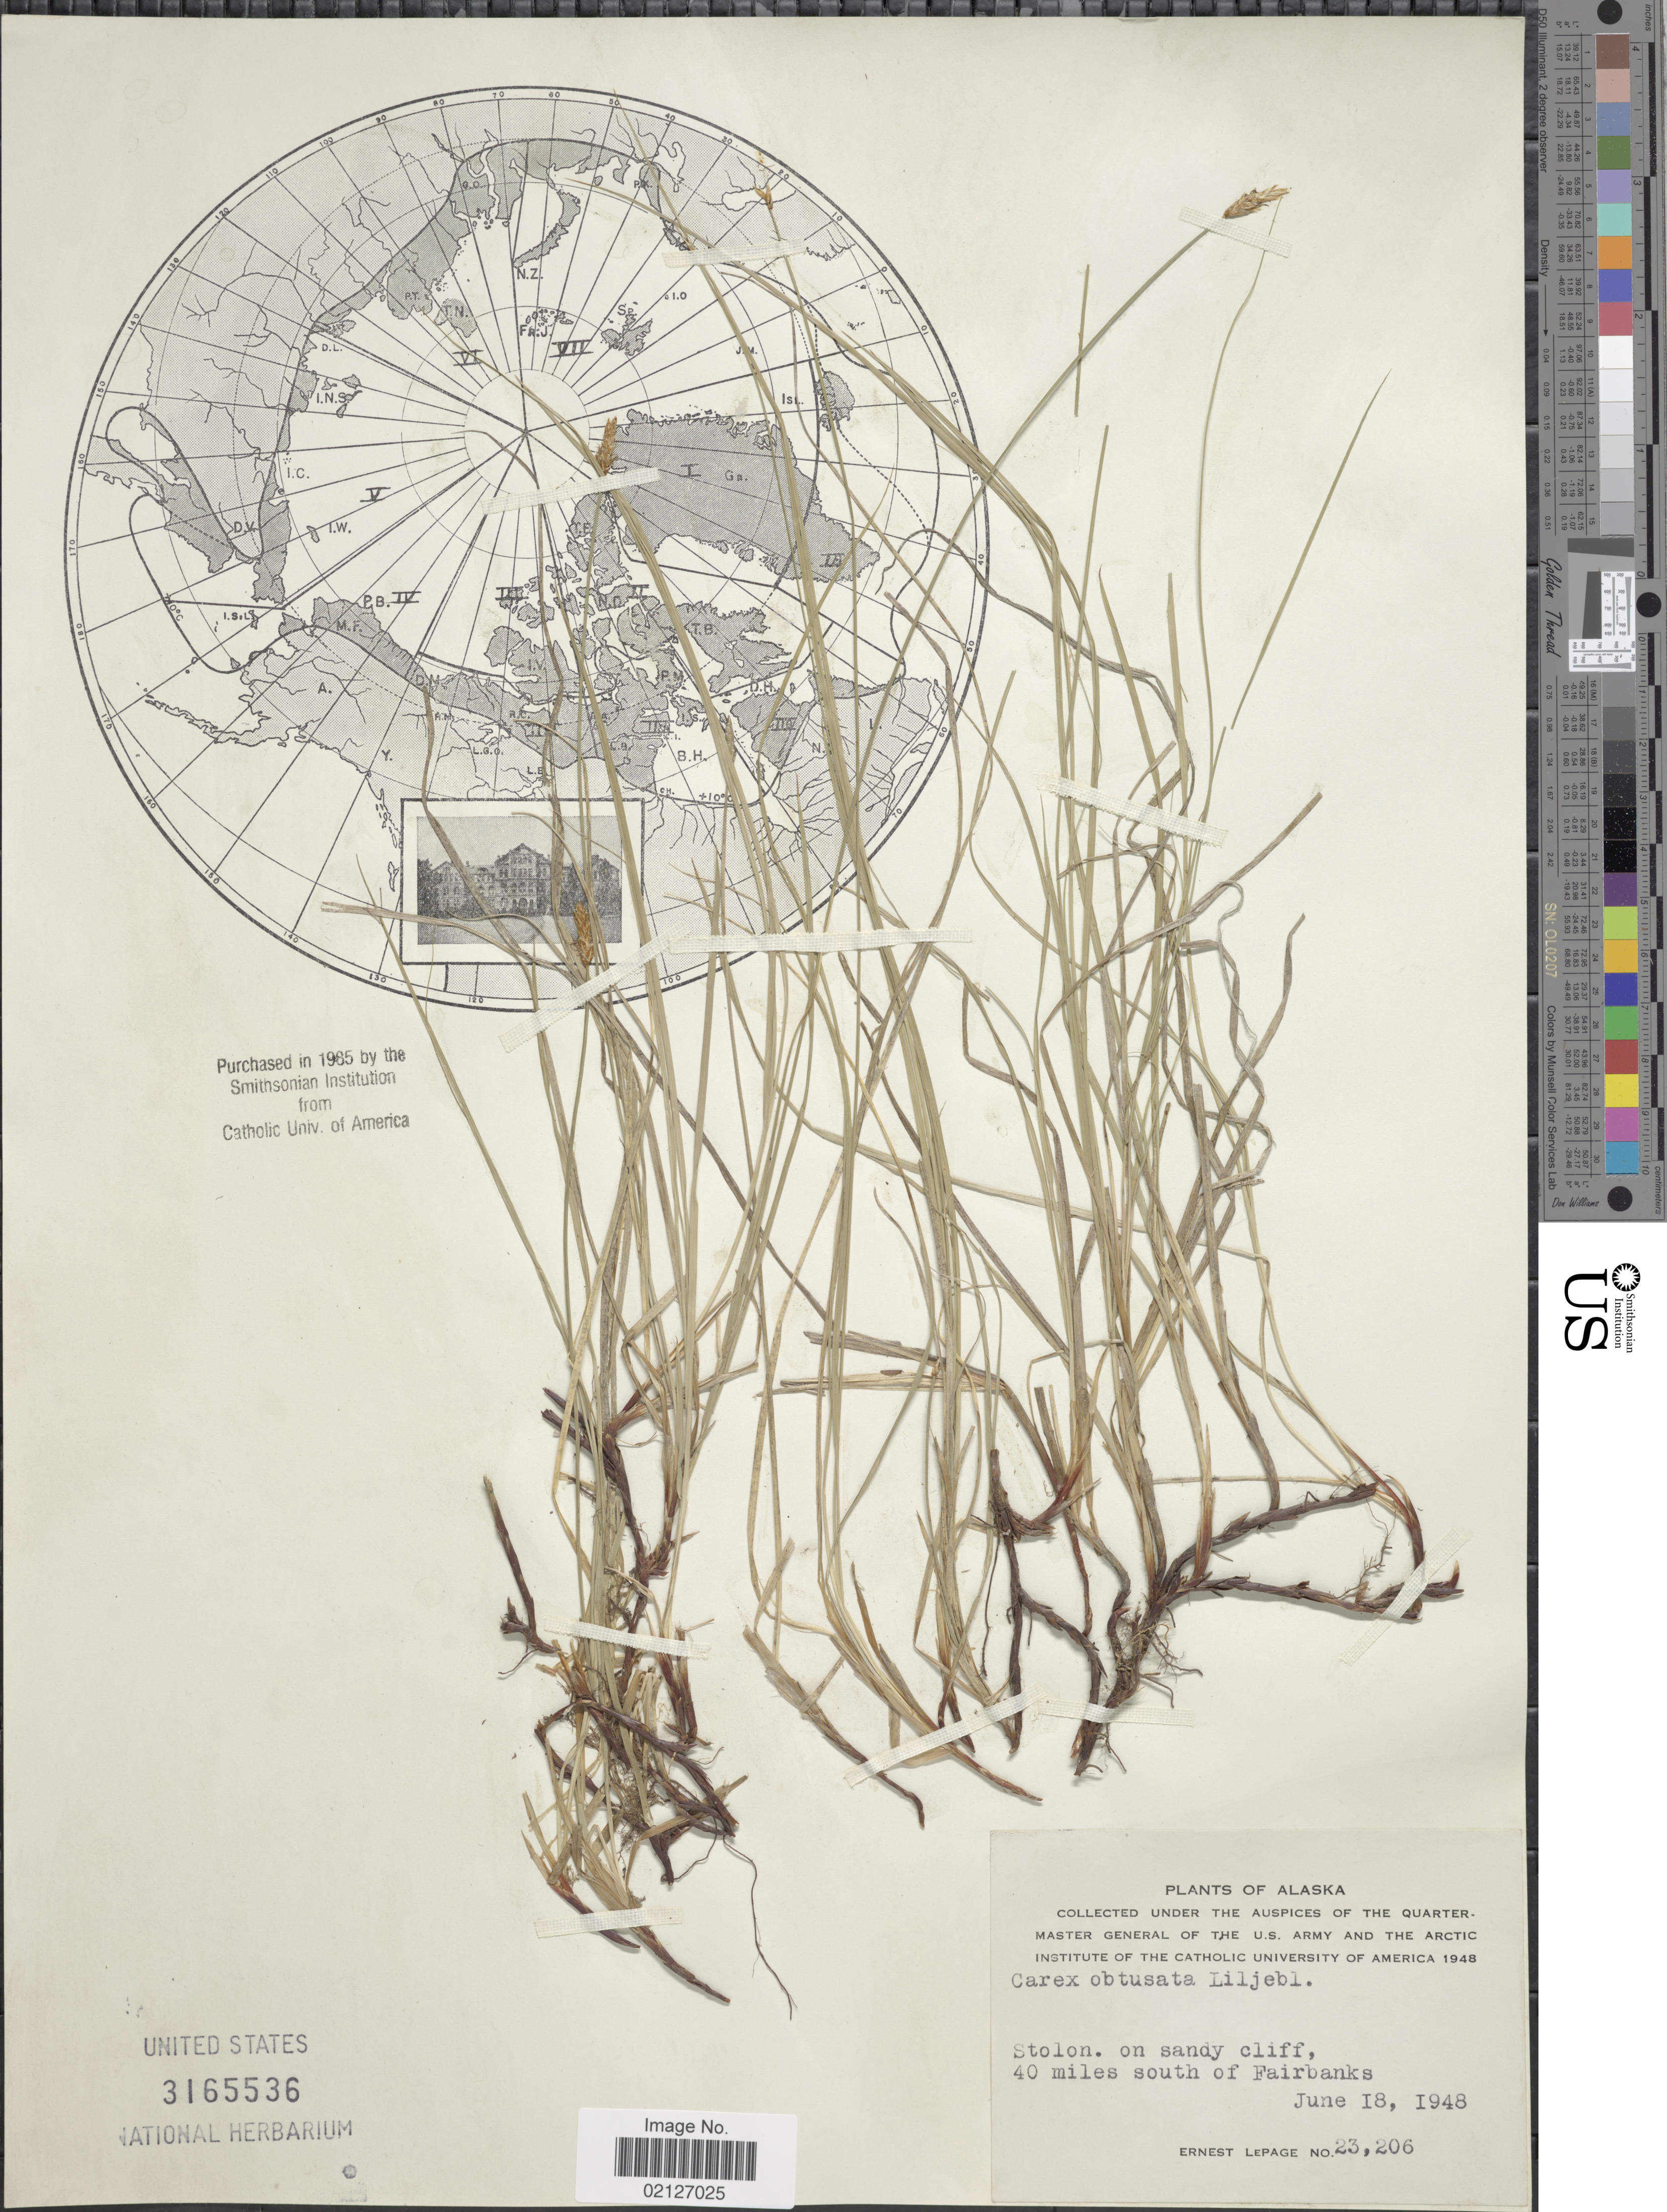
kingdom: Plantae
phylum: Tracheophyta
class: Liliopsida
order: Poales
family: Cyperaceae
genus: Carex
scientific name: Carex obtusata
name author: Lilj.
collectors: E. Lepage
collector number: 23206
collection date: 1948-06-18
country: United States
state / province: Alaska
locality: Stolon, on sandy cliff, 40 miles south of Fairbanks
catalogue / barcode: US 3165536